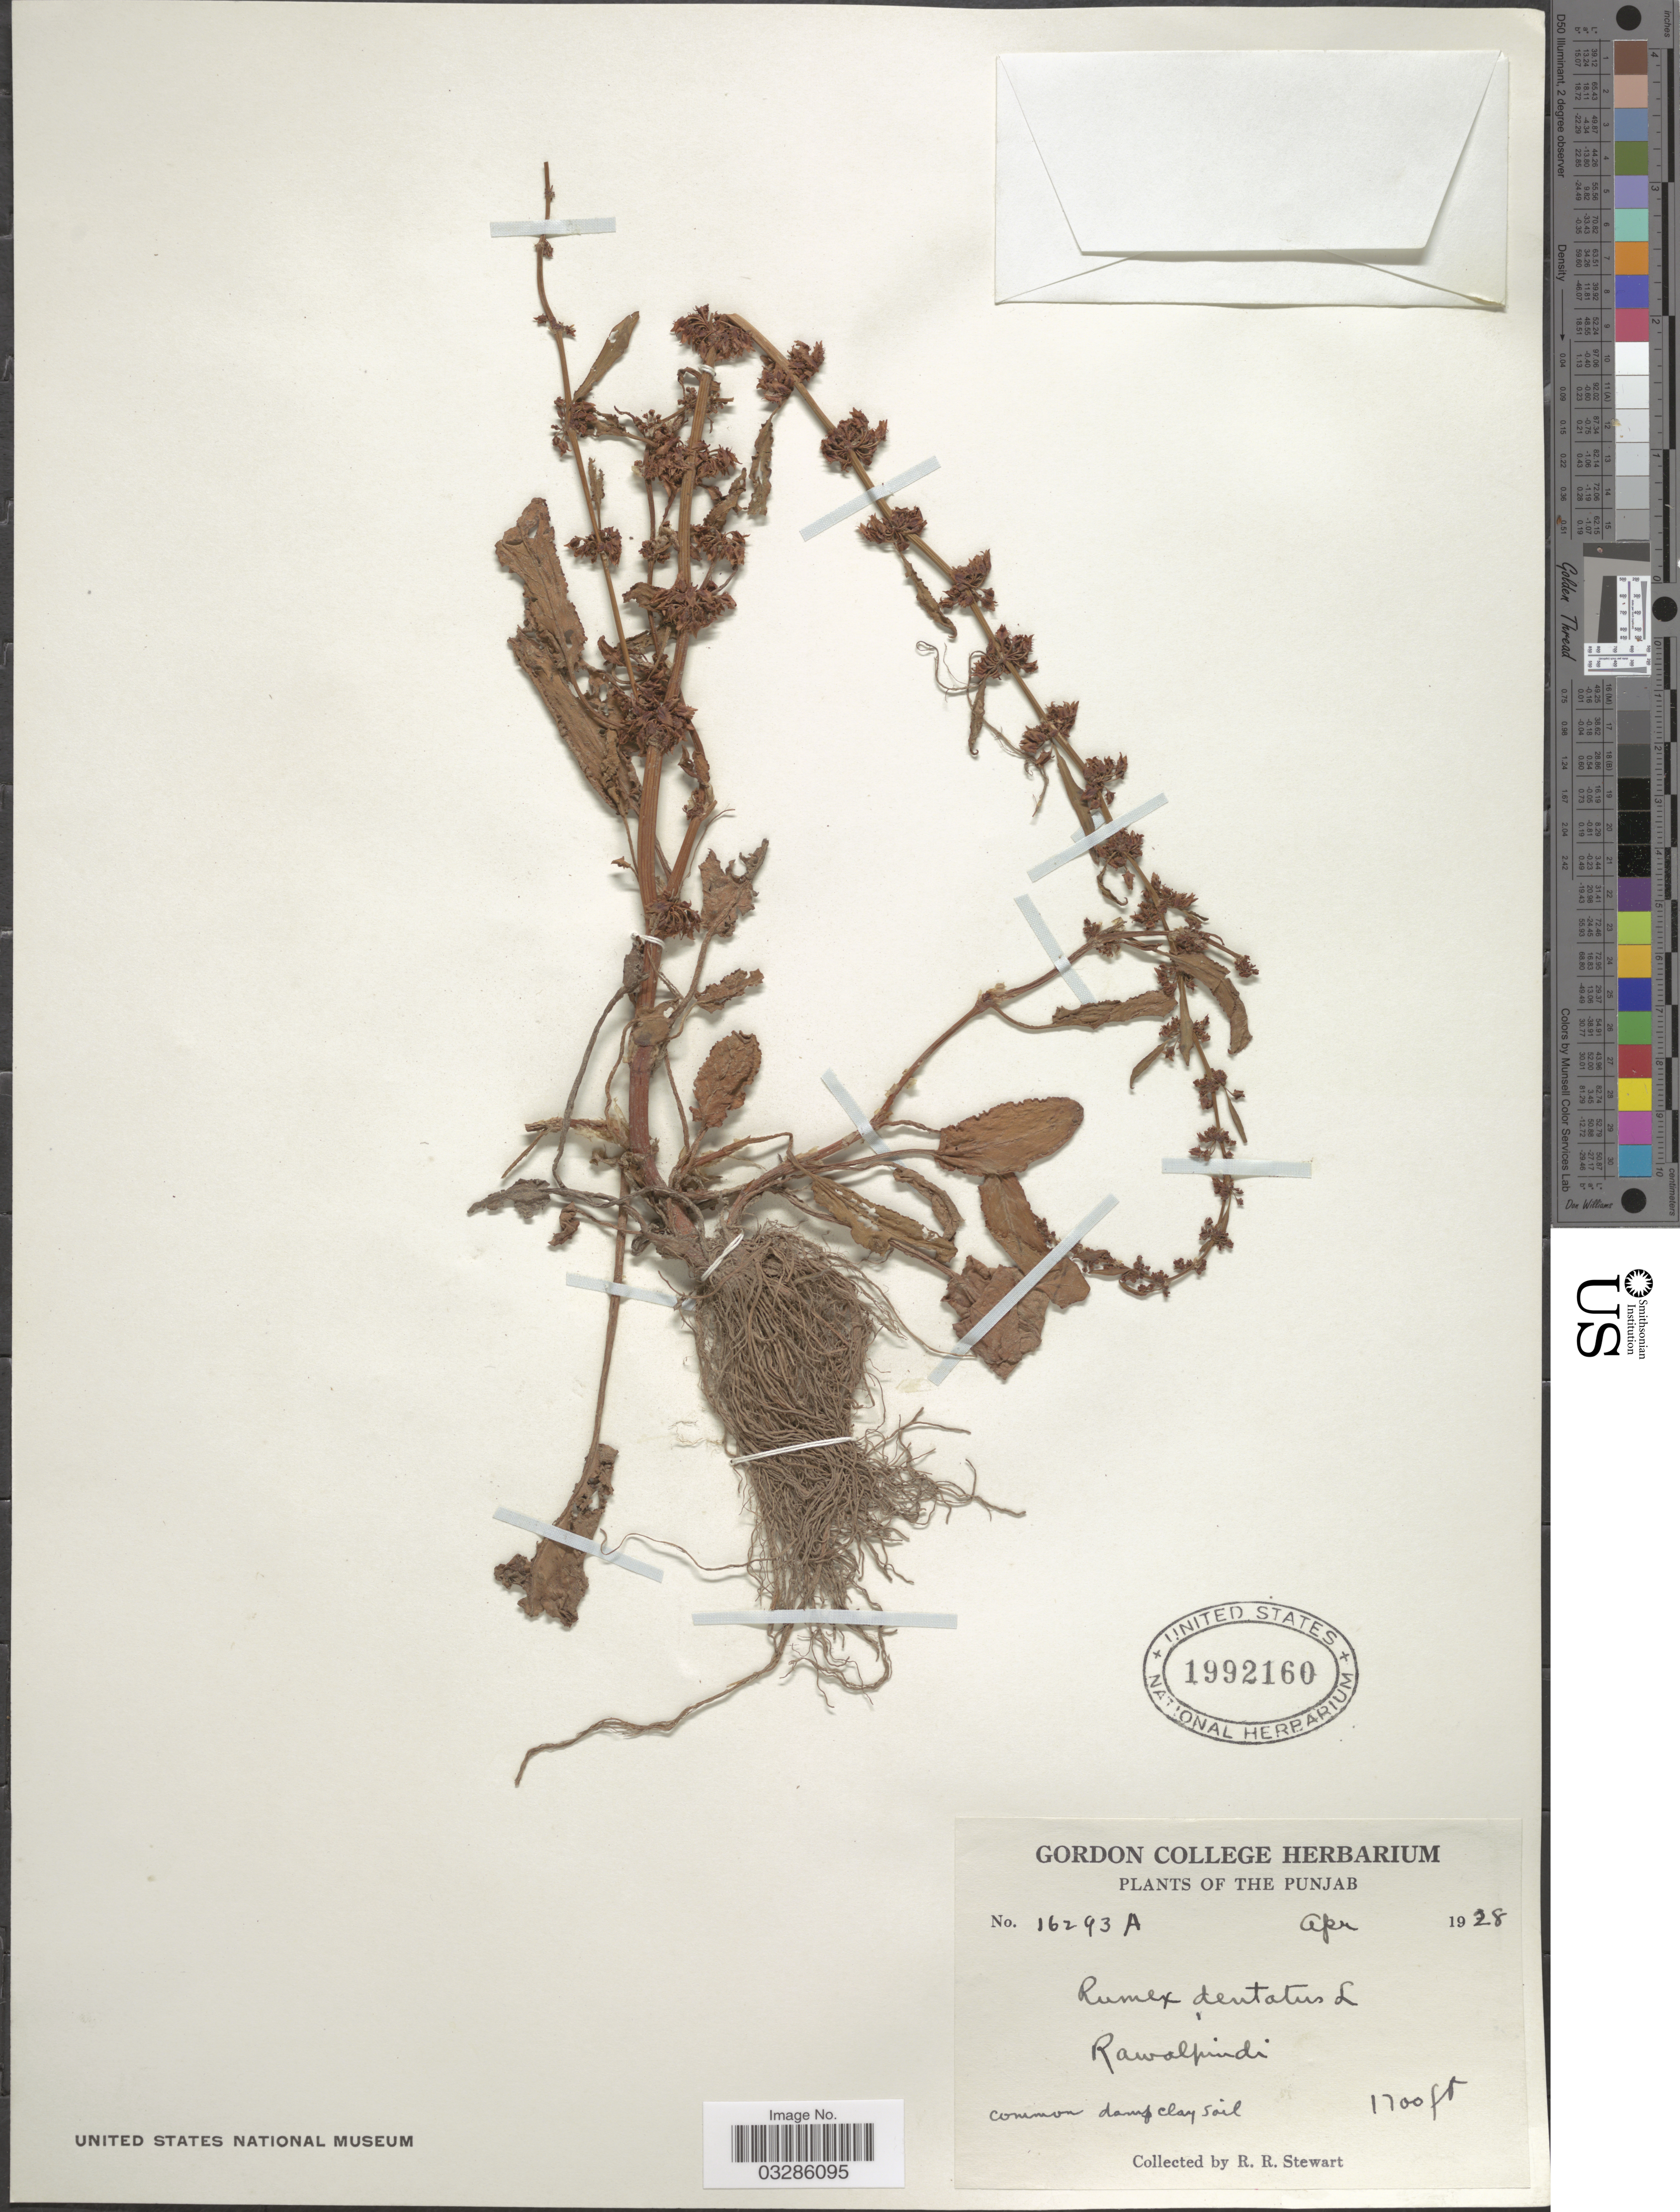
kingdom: Plantae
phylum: Tracheophyta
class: Magnoliopsida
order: Caryophyllales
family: Polygonaceae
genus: Rumex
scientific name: Rumex dentatus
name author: L.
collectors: R. Stewart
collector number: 16293A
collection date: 1928-04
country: Pakistan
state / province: Punjab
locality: Punjab. Rawalpindi.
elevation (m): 518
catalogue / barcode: US 1992160